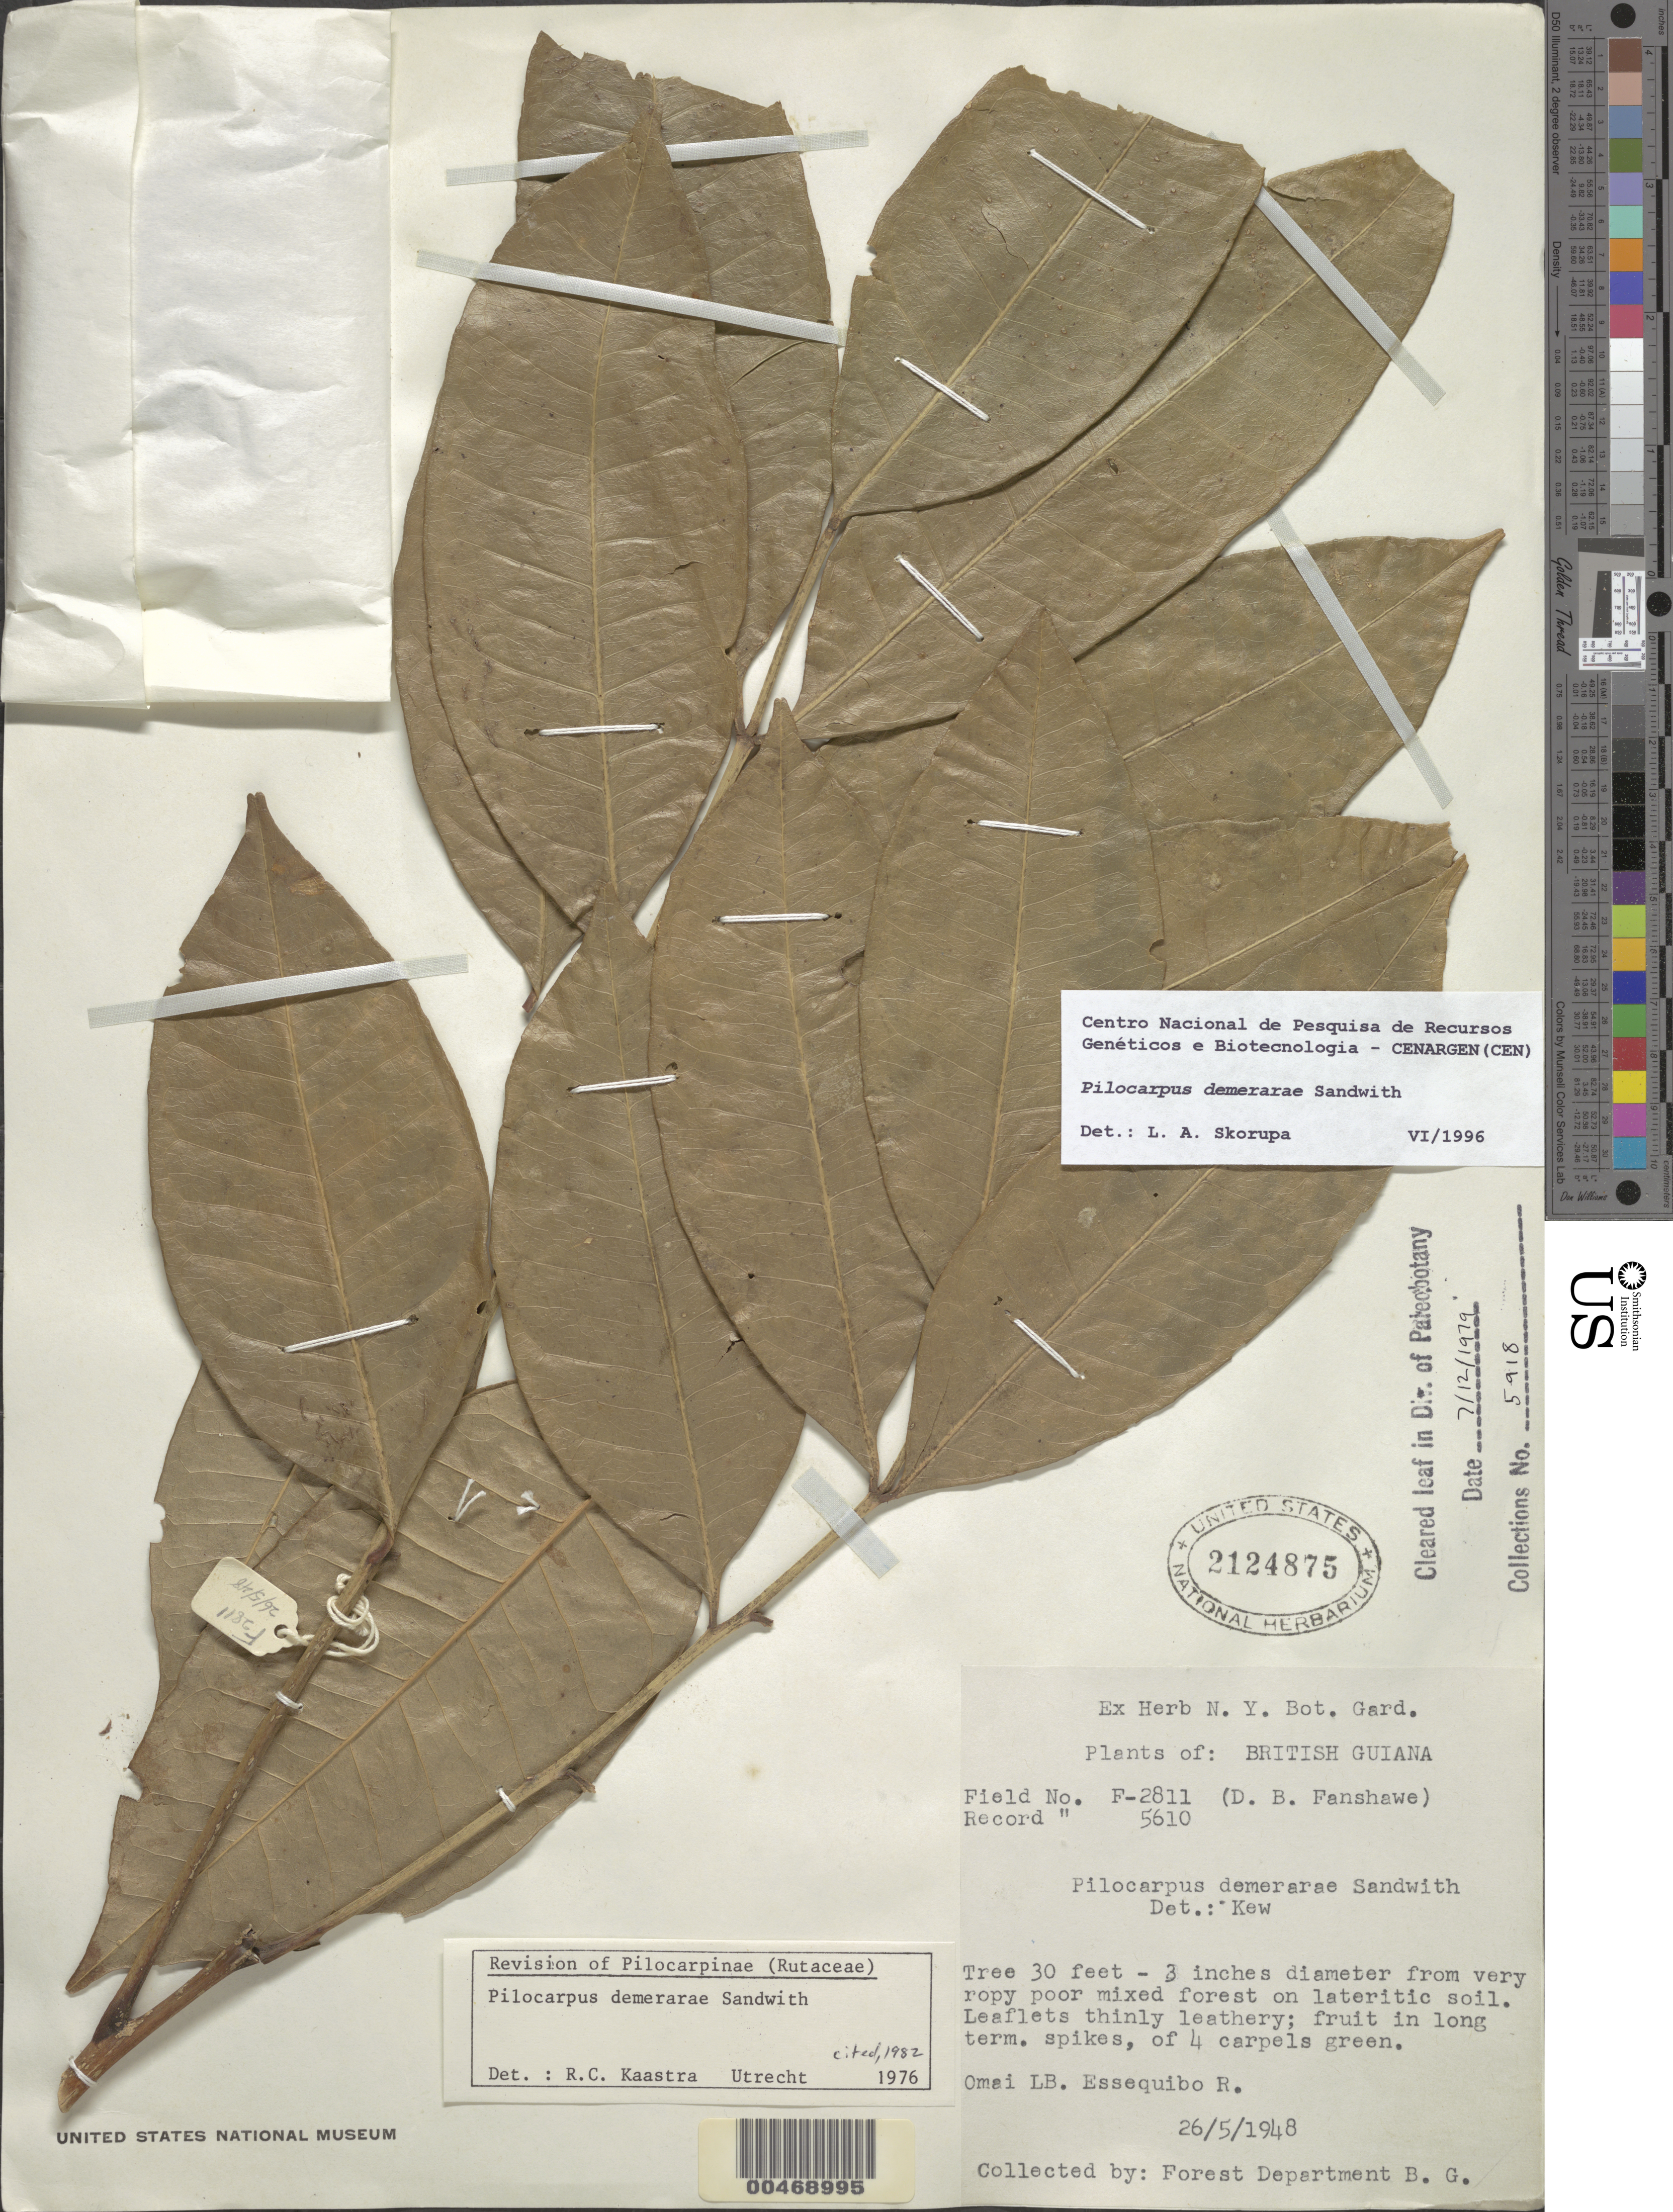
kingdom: Plantae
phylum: Tracheophyta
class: Magnoliopsida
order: Sapindales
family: Rutaceae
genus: Pilocarpus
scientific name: Pilocarpus demerarae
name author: Sandwith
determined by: Skorupa, L. A.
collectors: Forest Dept. B. G. & British Guiana Forestry Dept.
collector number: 5610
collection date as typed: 26-May-48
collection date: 1948-05-26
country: Guyana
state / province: Cuyuni-Mazaruni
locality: Omai LB. Essequibo R.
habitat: Poor mixed forest on lateritic soil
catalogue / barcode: US 2124875